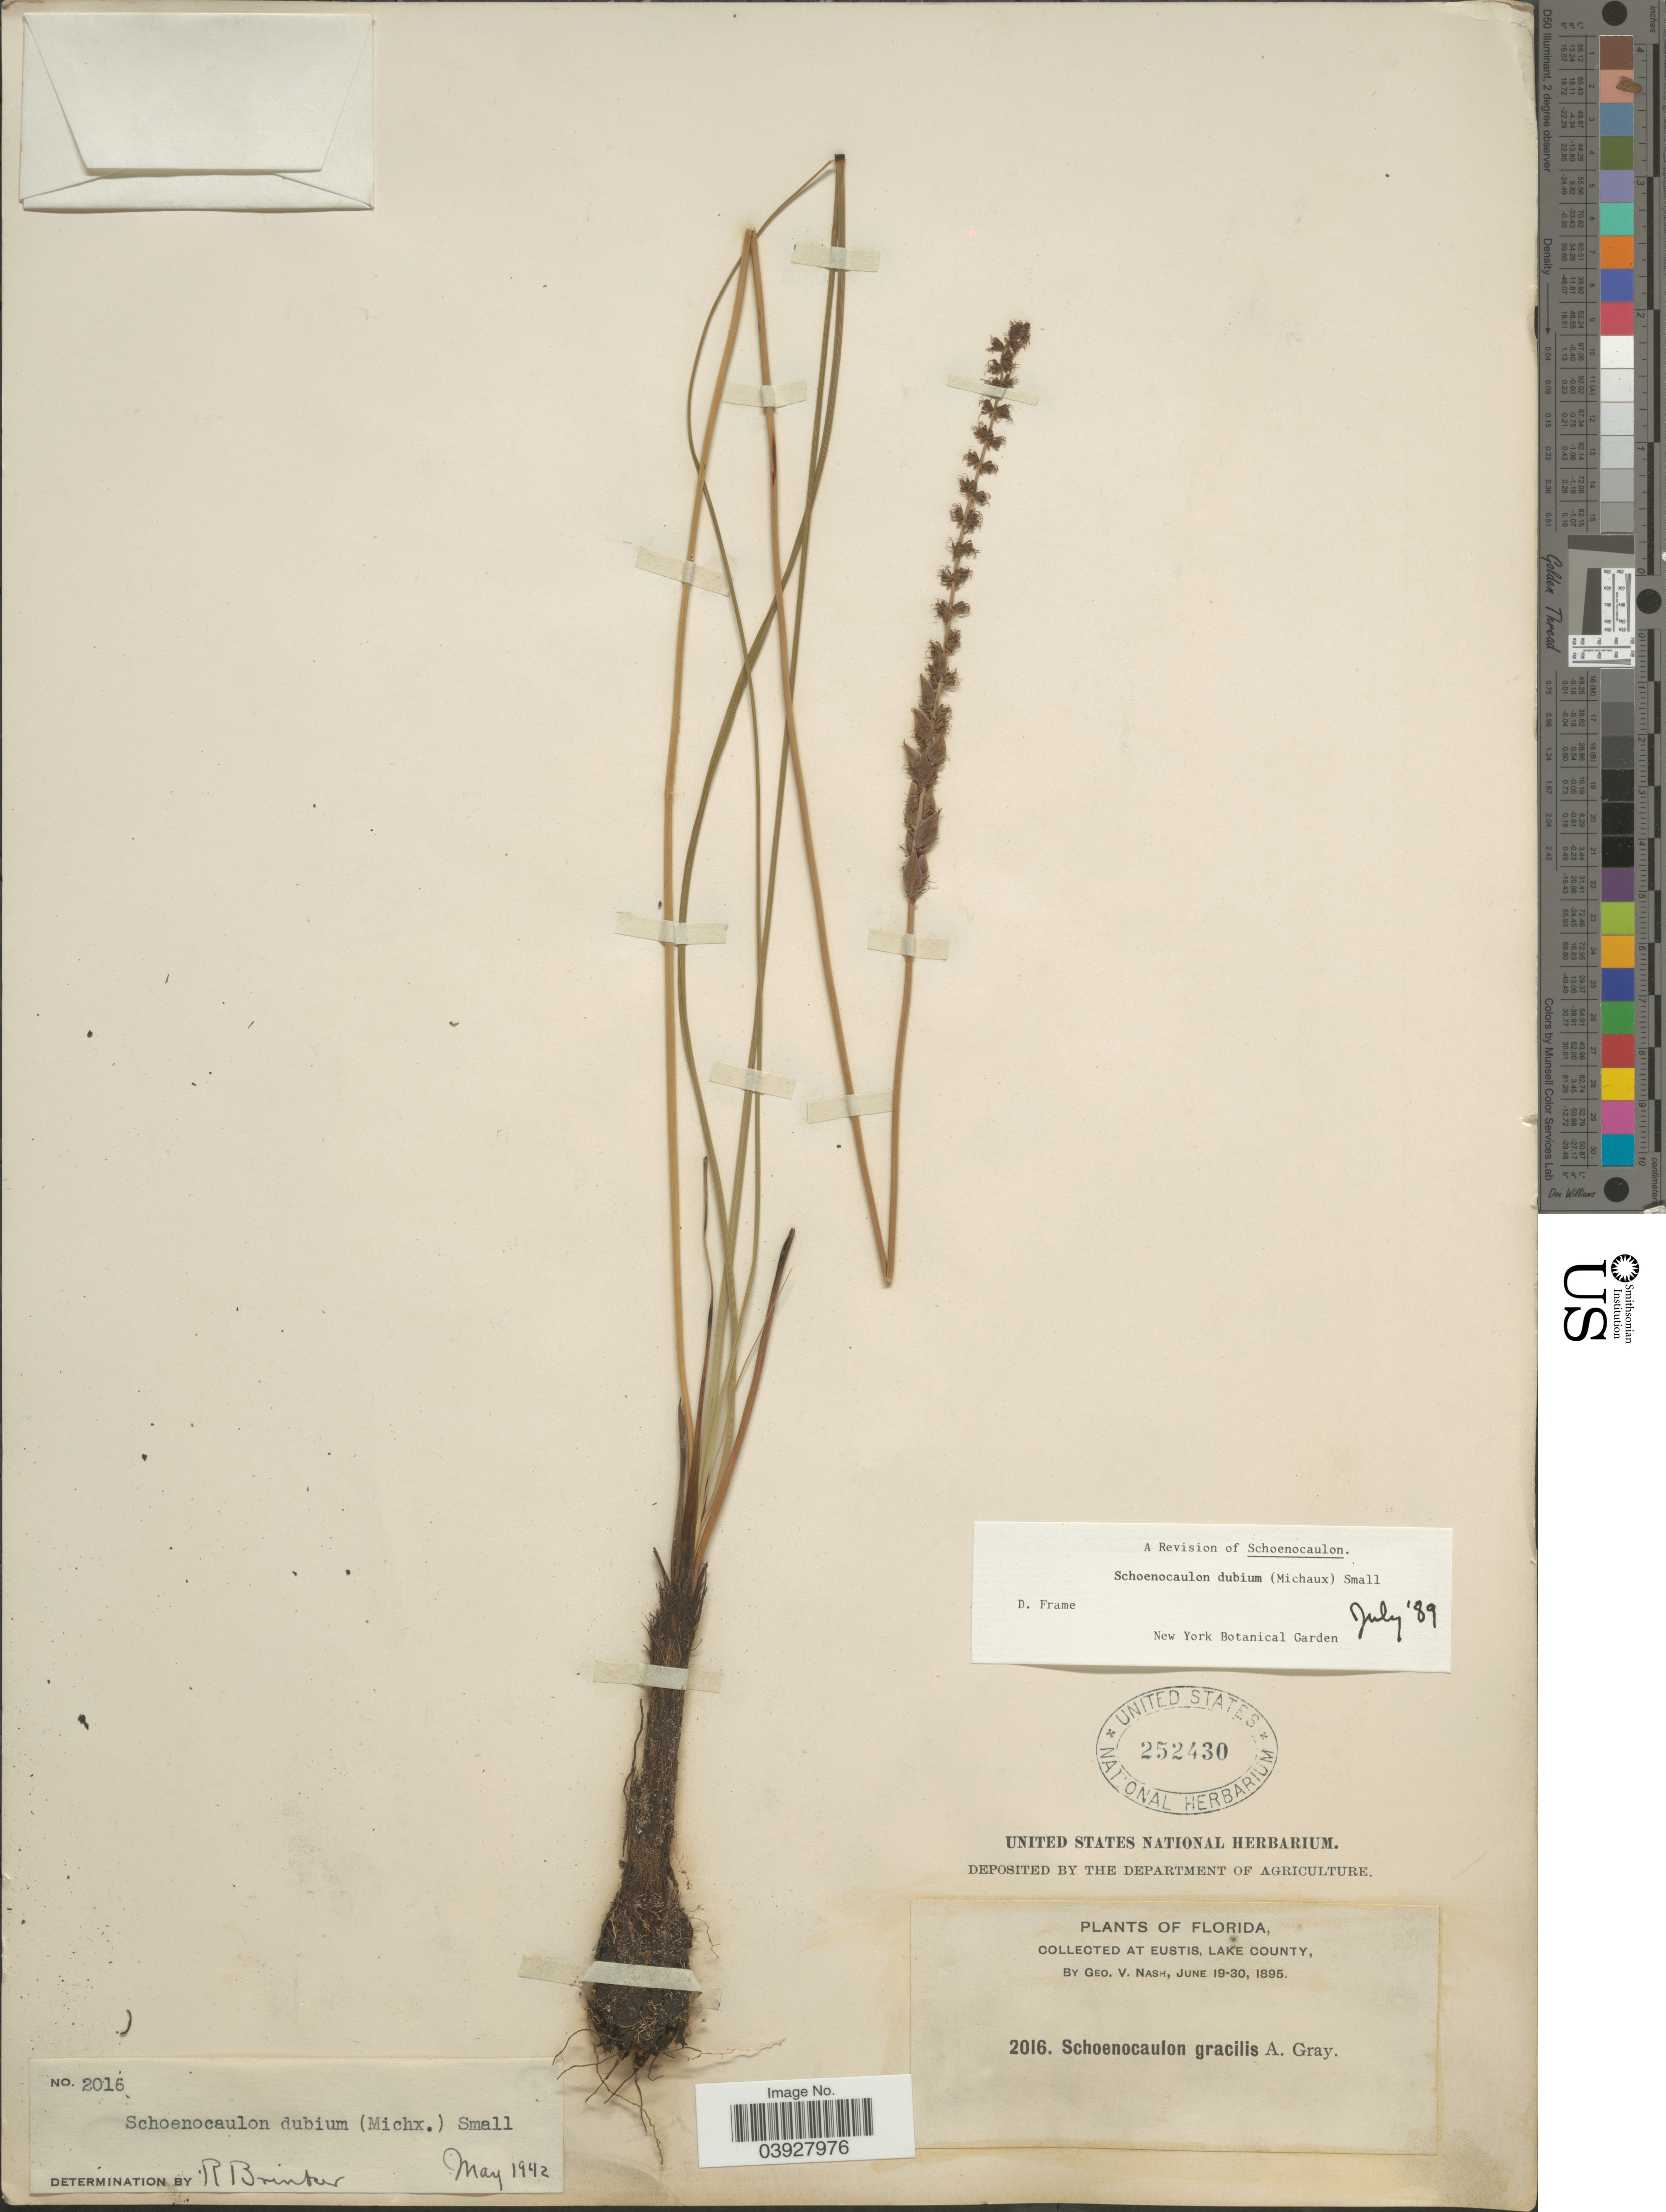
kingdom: Plantae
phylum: Tracheophyta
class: Liliopsida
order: Liliales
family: Melanthiaceae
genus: Schoenocaulon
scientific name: Schoenocaulon dubium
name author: (Michx.) Small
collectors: G. V. Nash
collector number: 2016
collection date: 1895-06-19/1895-06-30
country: United States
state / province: Florida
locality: At Eustis, Lake County.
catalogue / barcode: US 252430